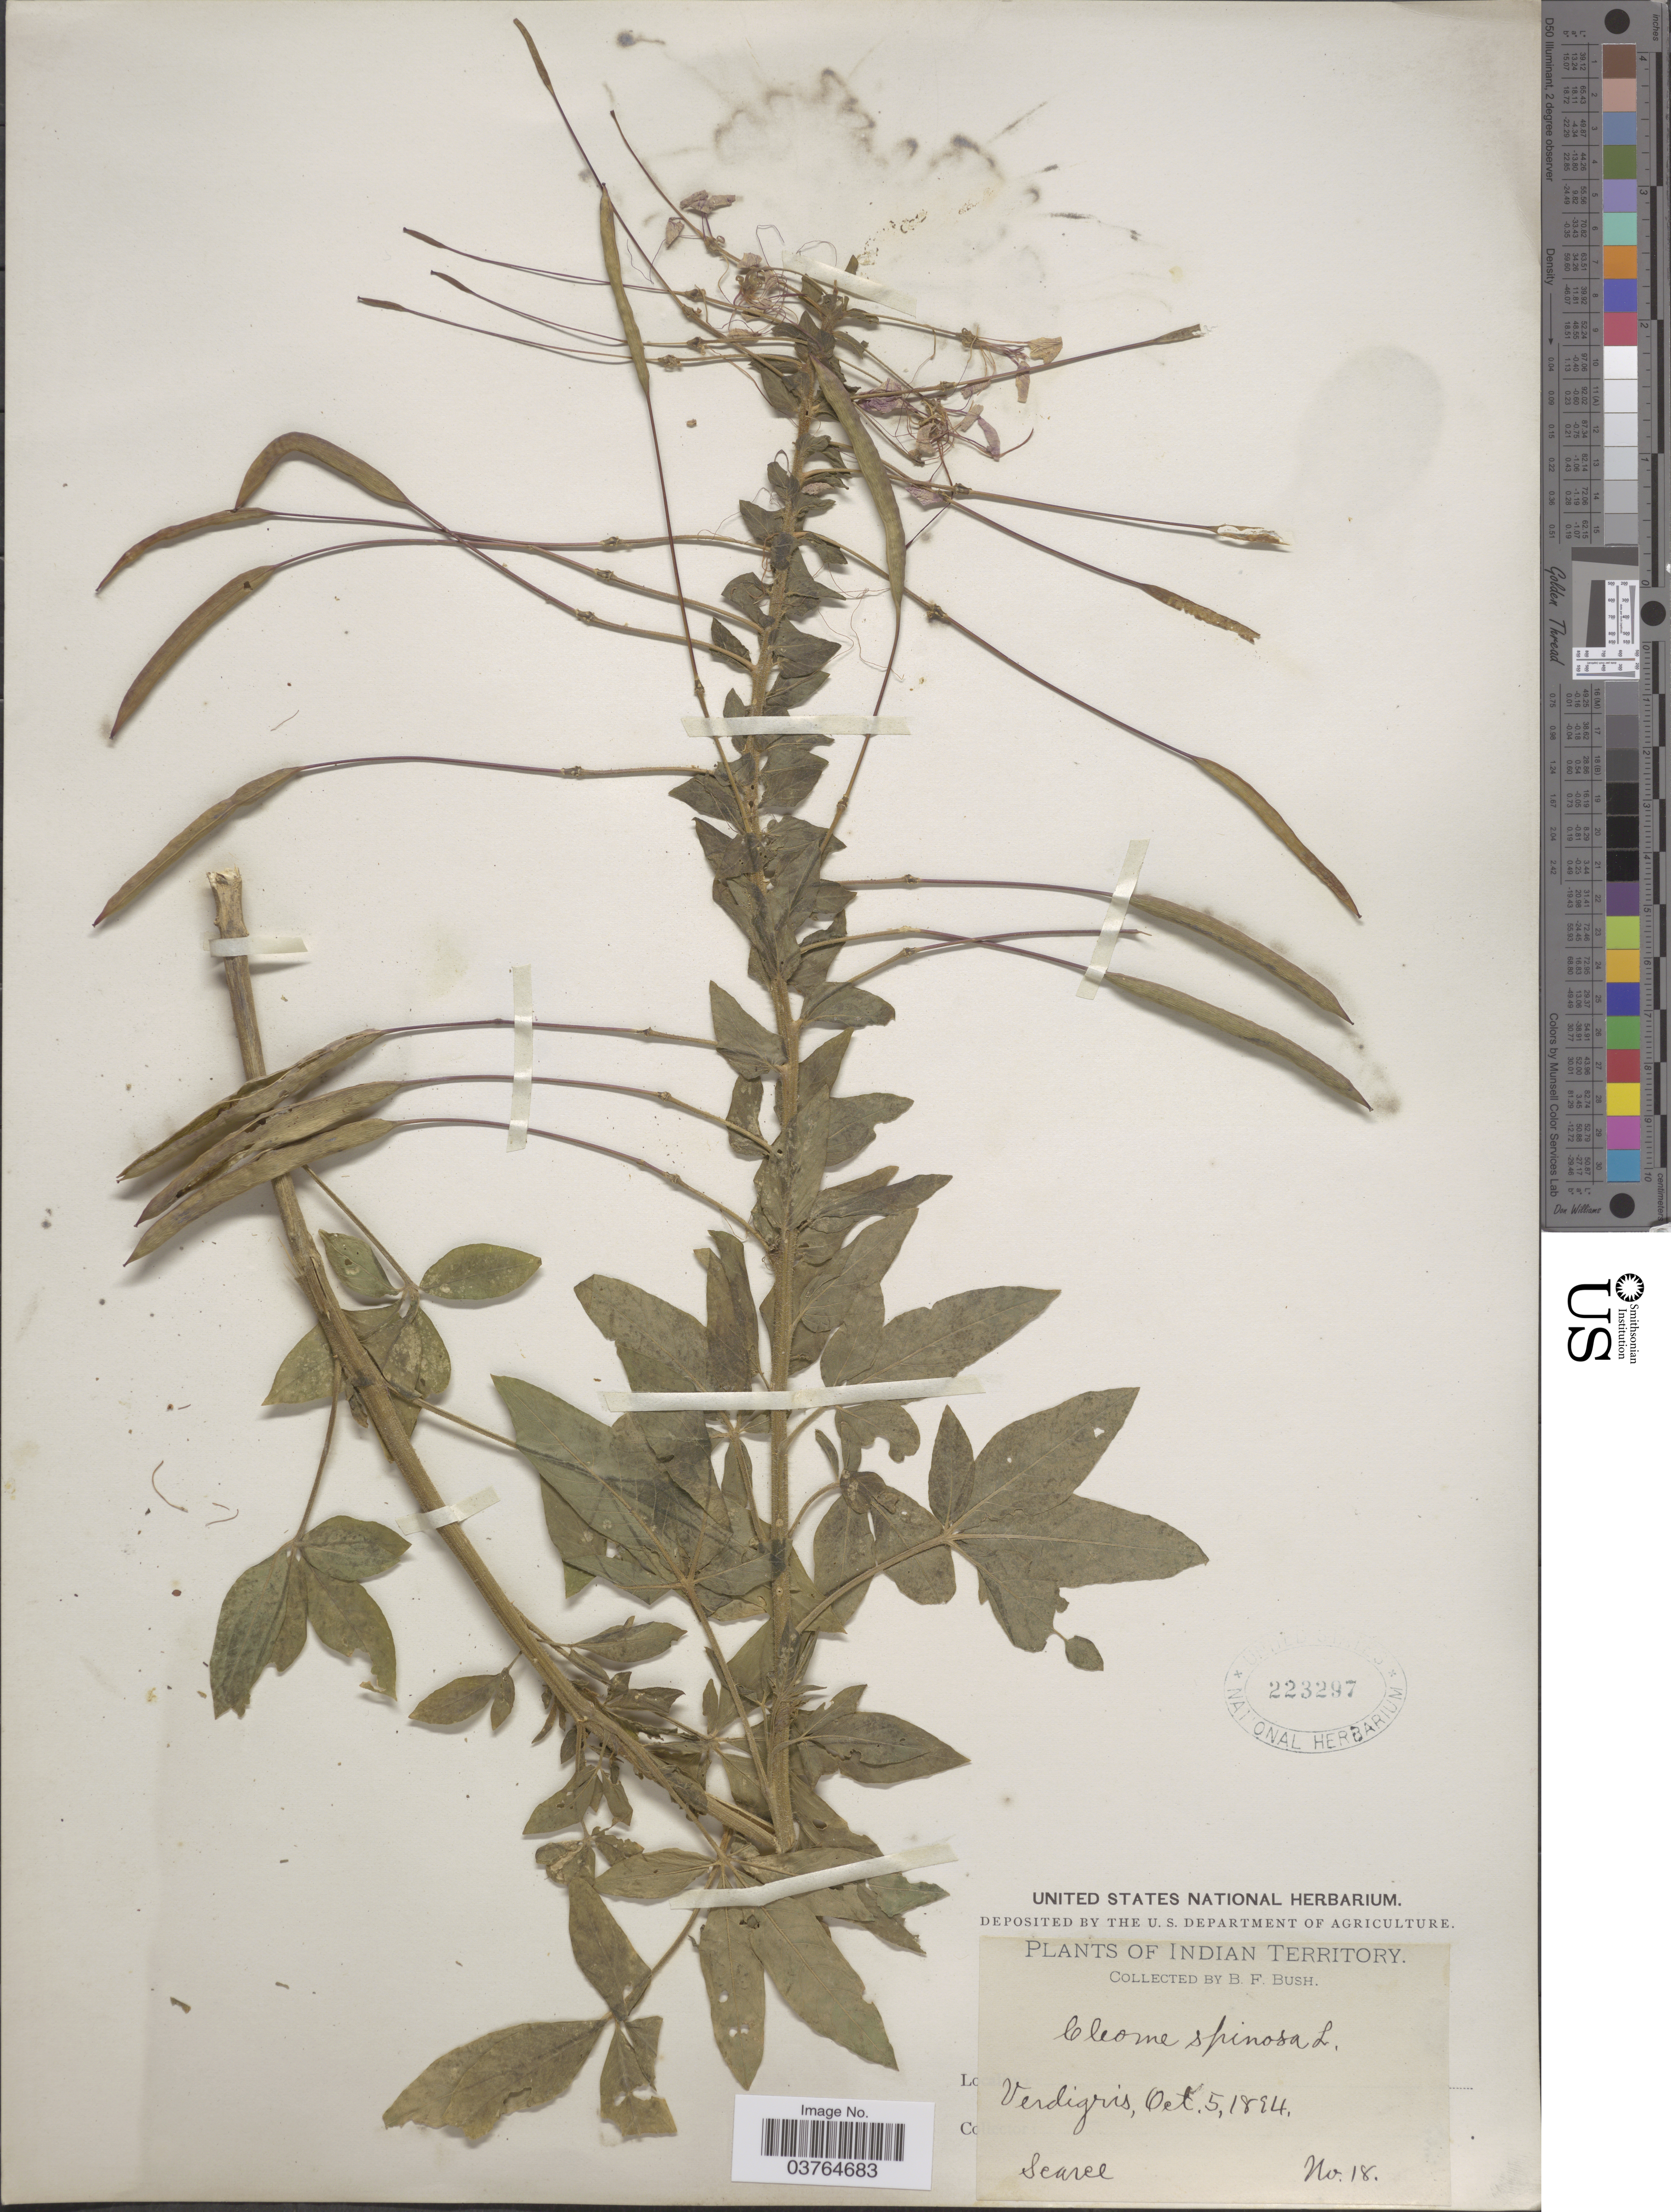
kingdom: Plantae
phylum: Tracheophyta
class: Magnoliopsida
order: Brassicales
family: Cleomaceae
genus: Tarenaya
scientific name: Tarenaya houtteana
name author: (Schltdl.) Soares Neto & Roalson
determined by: Strong, Mark T., (BOT), Smithsonian Institution - National Museum of Natural History (UNITED STATES)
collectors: B. F. Bush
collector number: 18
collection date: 1894-10-05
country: United States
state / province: Oklahoma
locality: Indian Territory. Verdigris.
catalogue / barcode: US 223297